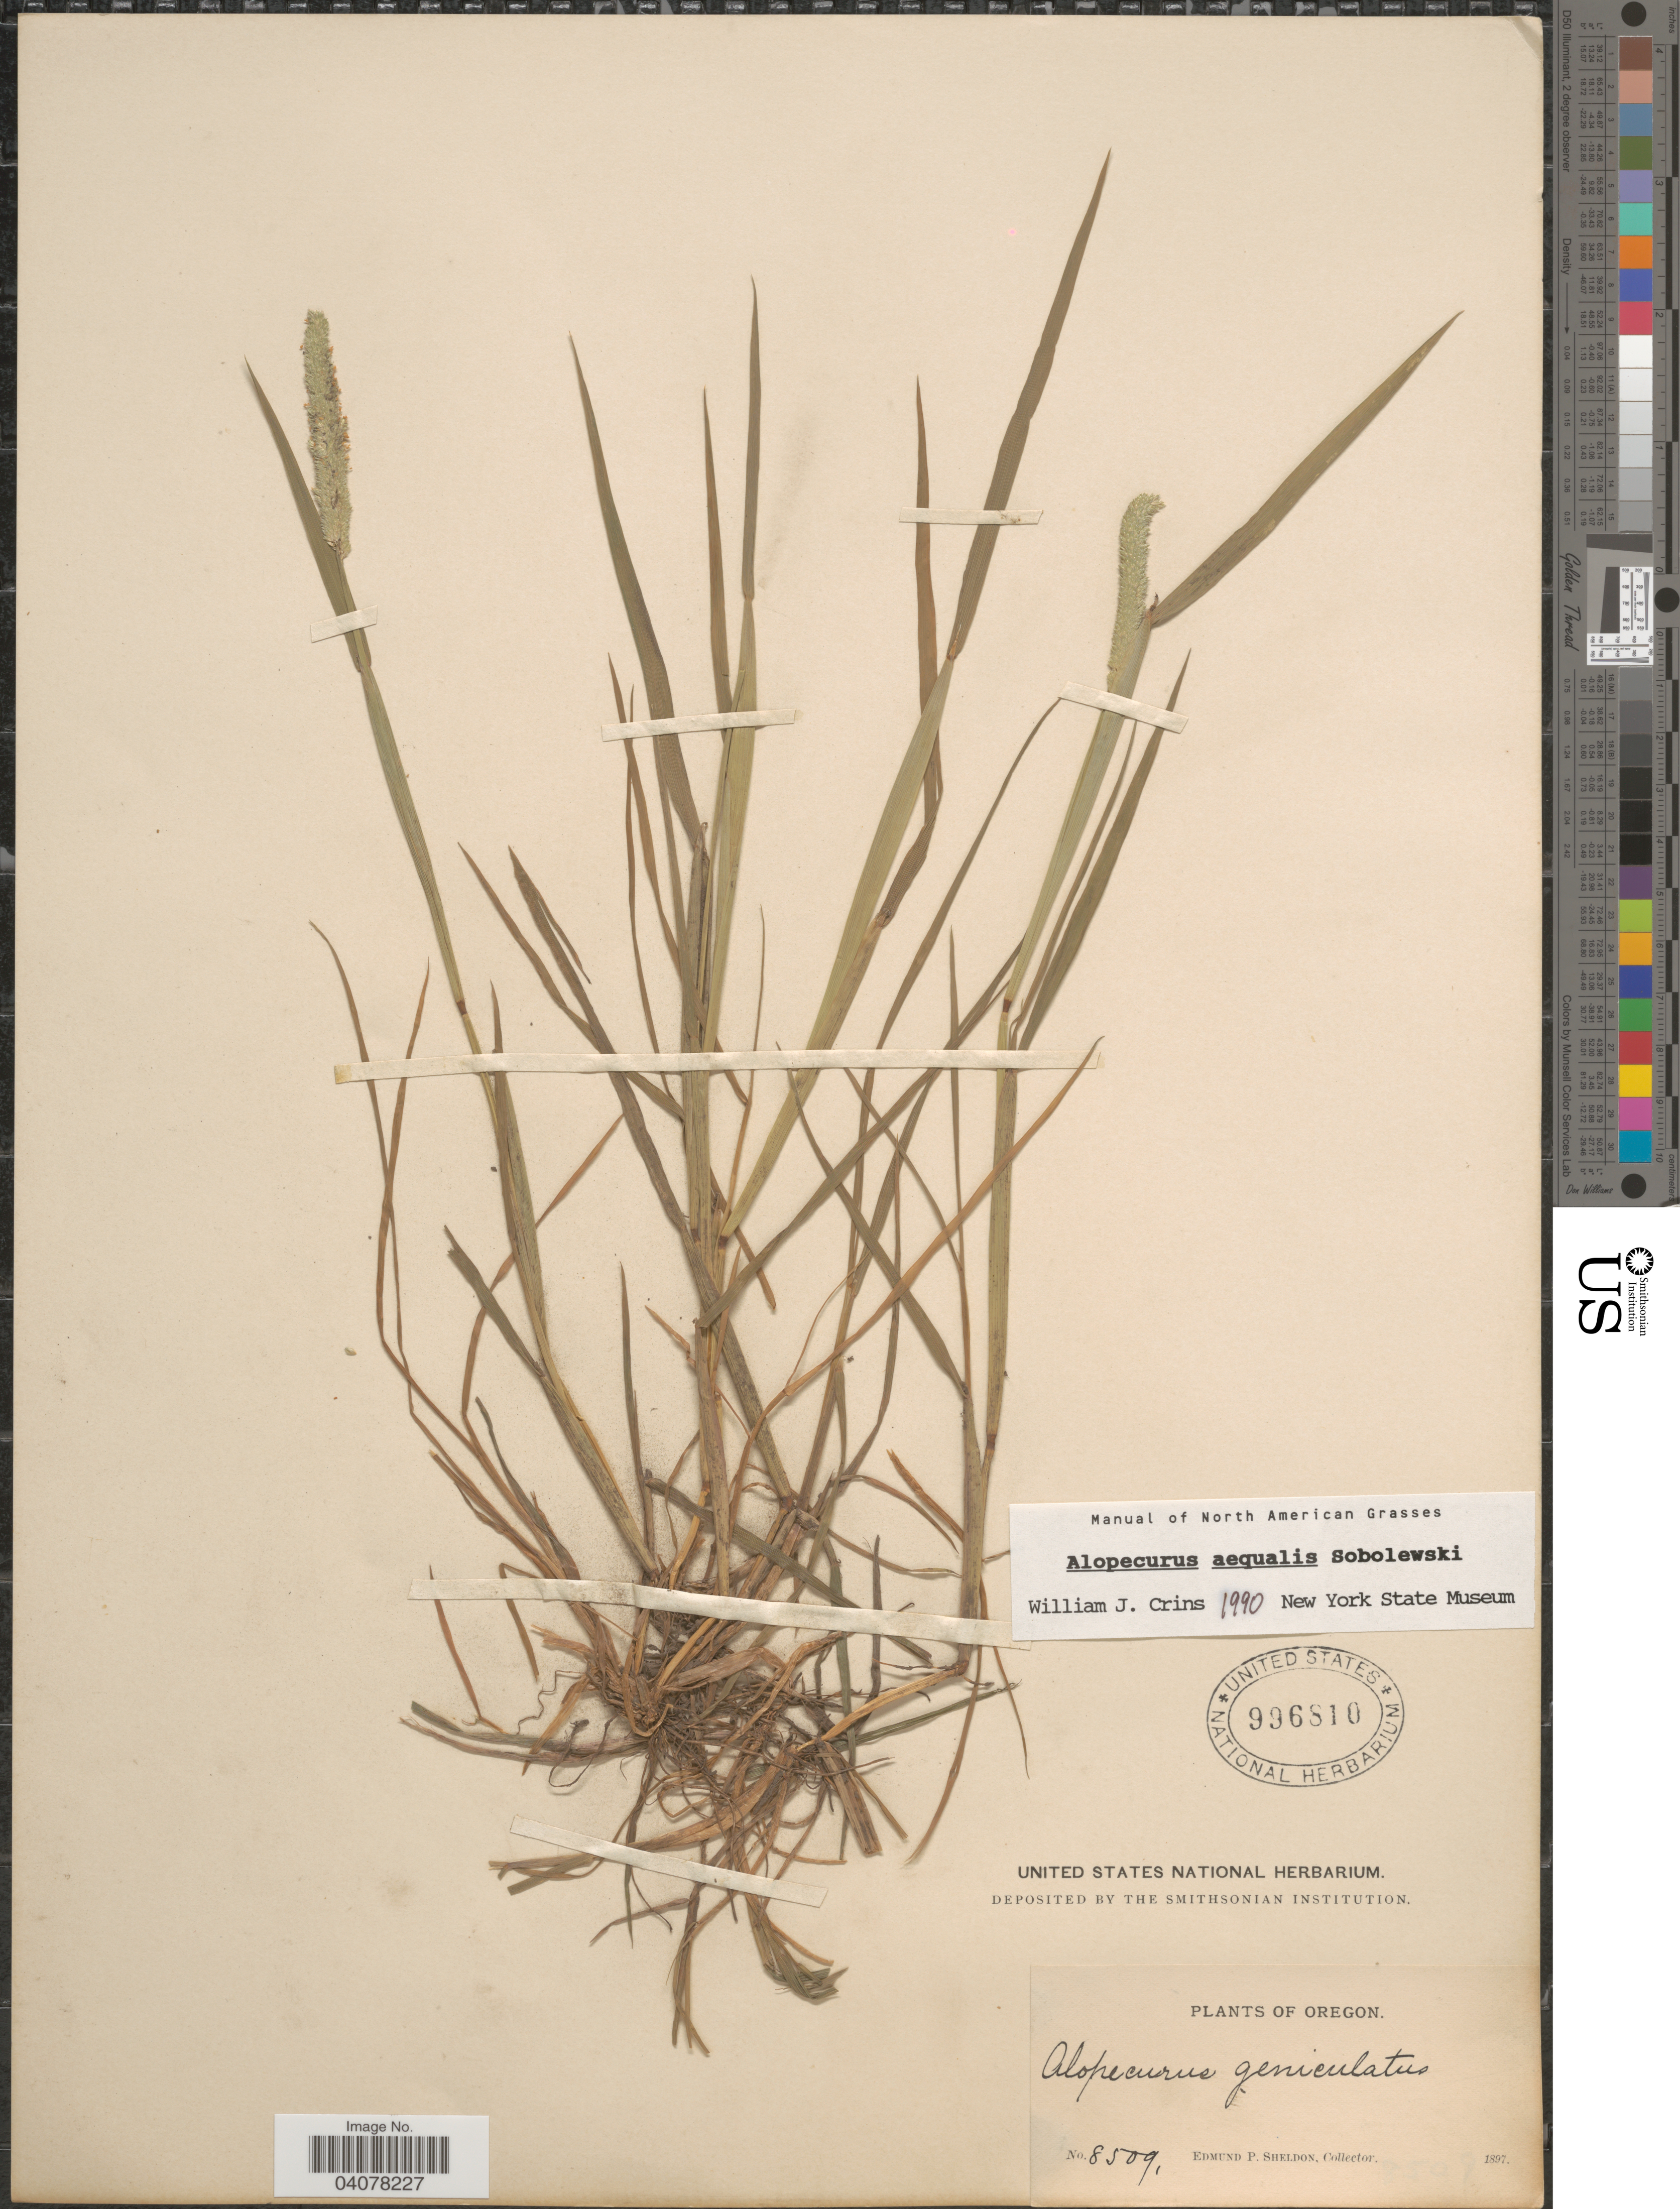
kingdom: Plantae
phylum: Tracheophyta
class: Liliopsida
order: Poales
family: Poaceae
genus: Alopecurus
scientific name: Alopecurus aequalis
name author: Sobol.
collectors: E. P. Sheldon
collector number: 8509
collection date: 1897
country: United States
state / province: Oregon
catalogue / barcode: US 996810